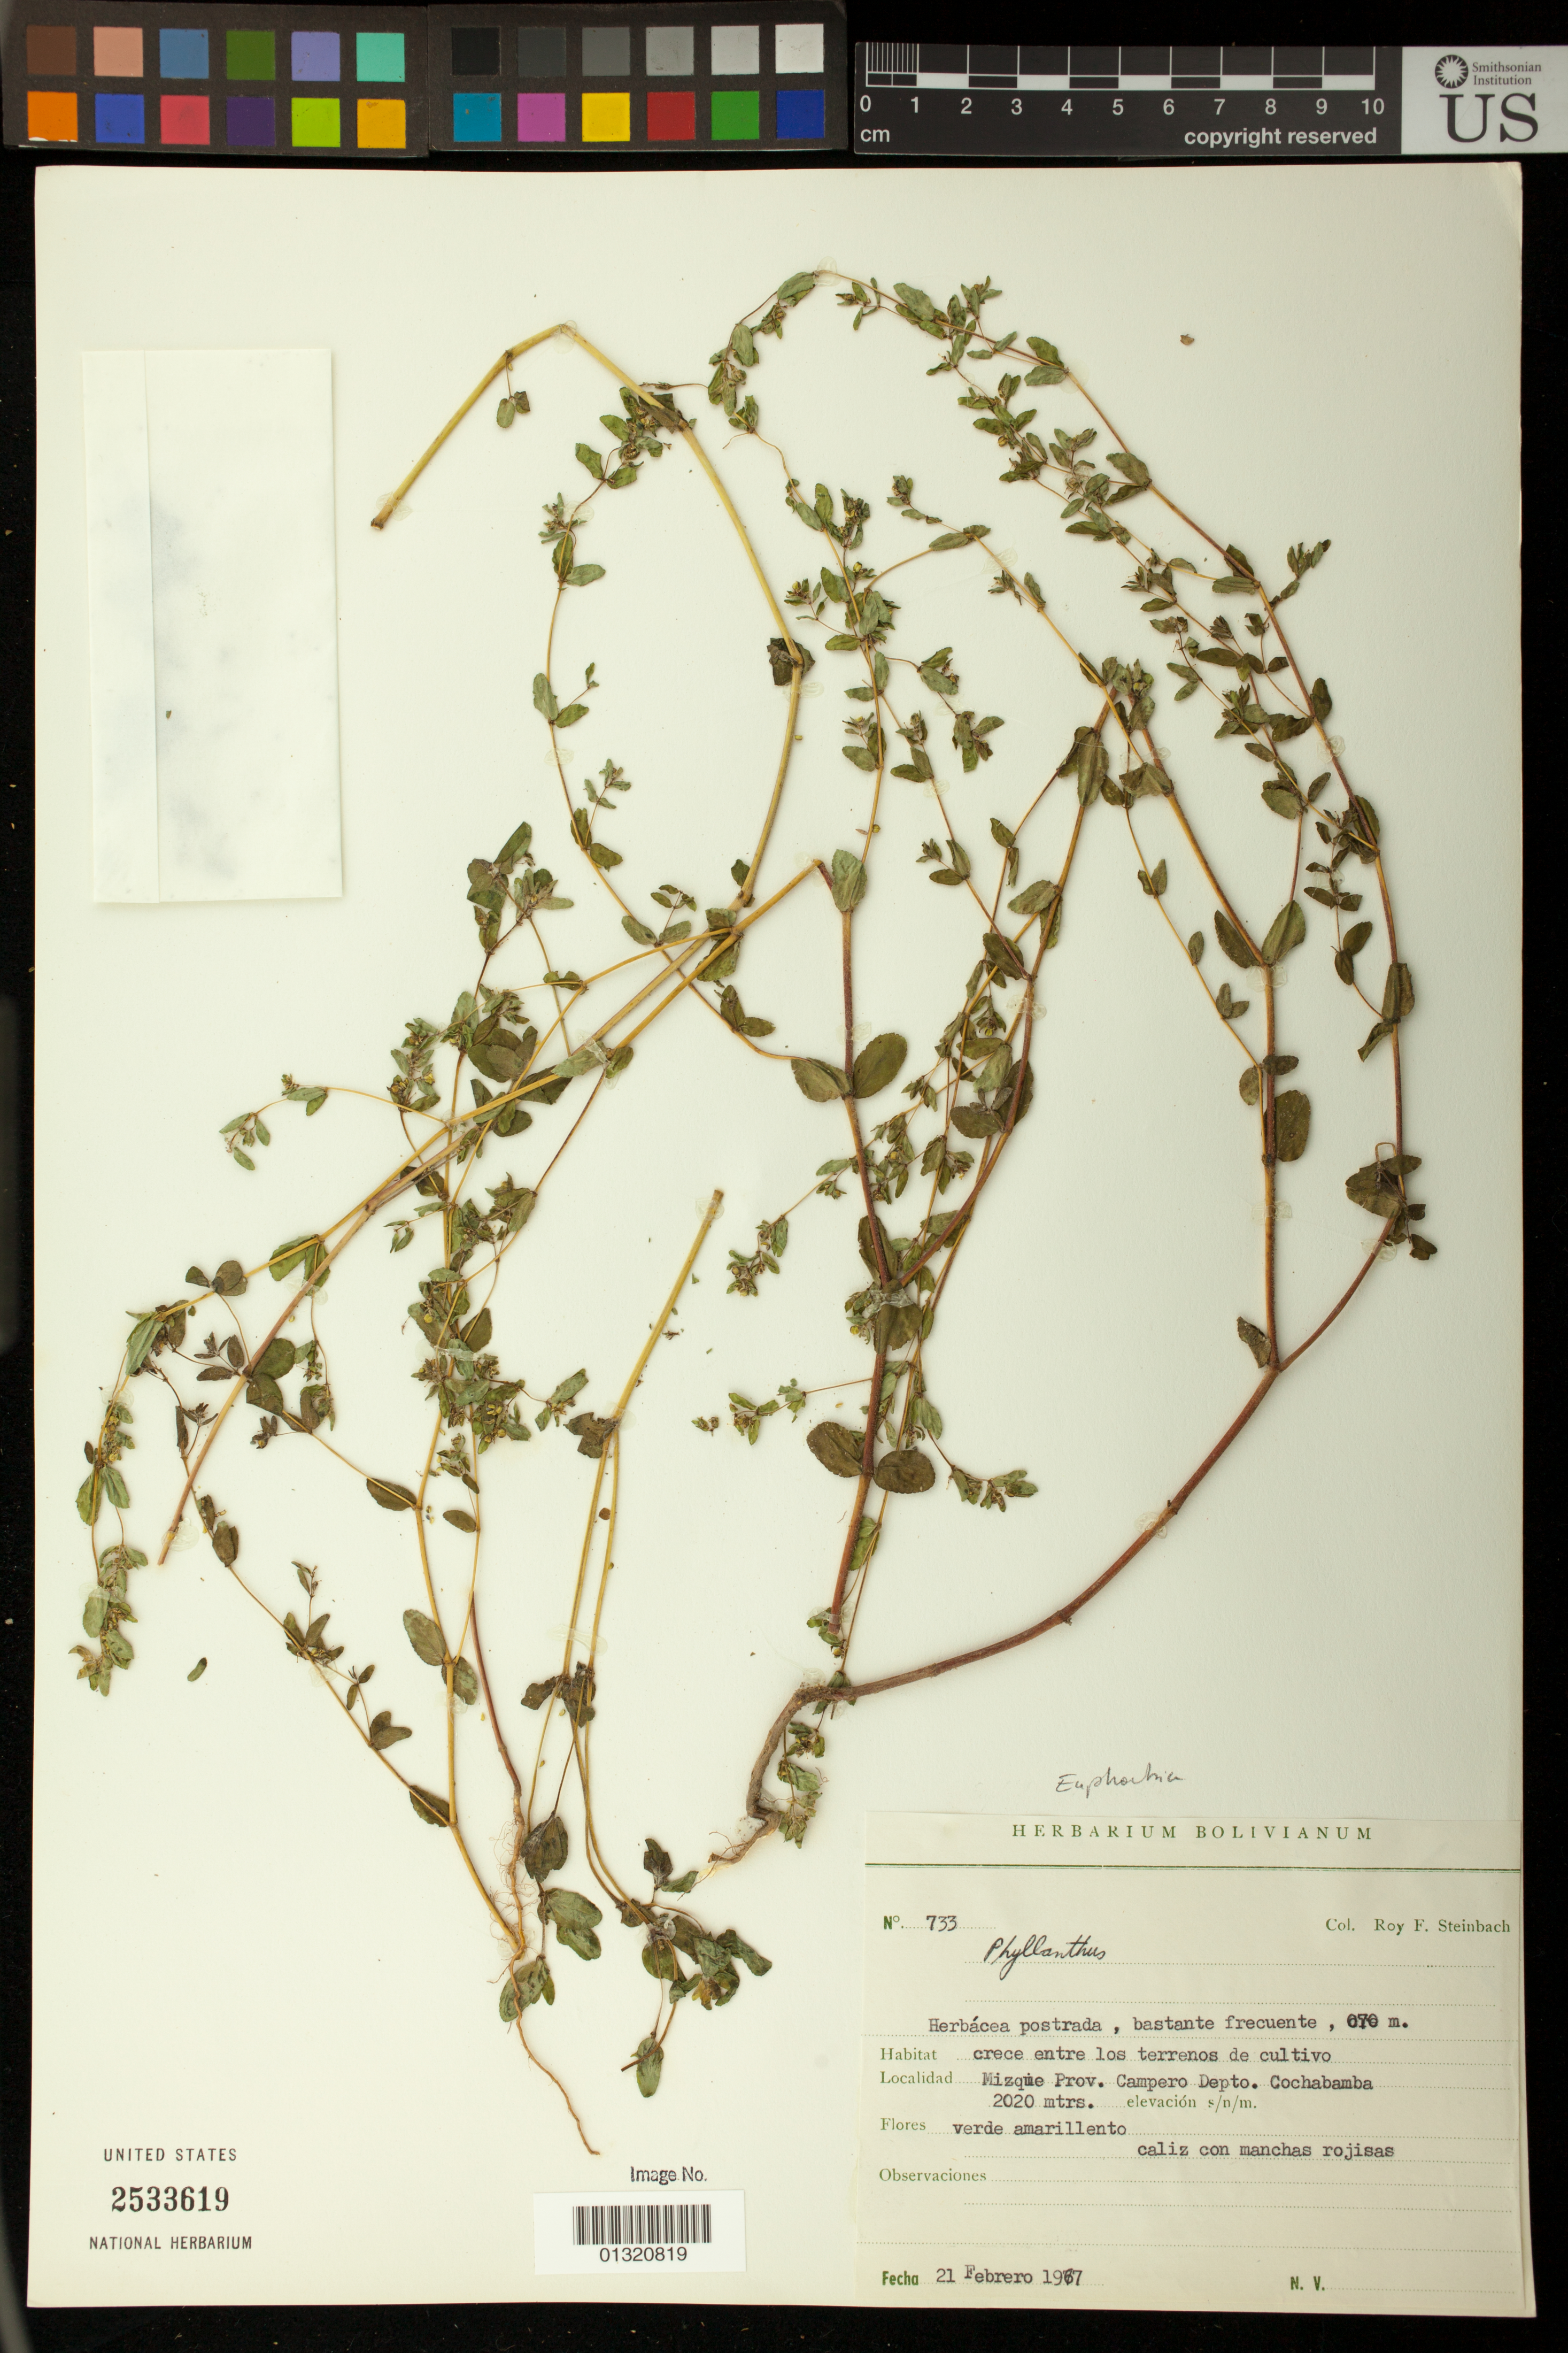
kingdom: Plantae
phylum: Tracheophyta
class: Magnoliopsida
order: Malpighiales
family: Euphorbiaceae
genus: Euphorbia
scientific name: Euphorbia sp.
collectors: R. F. Steinbach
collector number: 733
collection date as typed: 21 Frebrero 1967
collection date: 1967-02-21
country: Bolivia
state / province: Cochabamba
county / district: Mizque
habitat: Crece entre los terrenos de cultivo.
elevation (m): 2020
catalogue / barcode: US 2533619